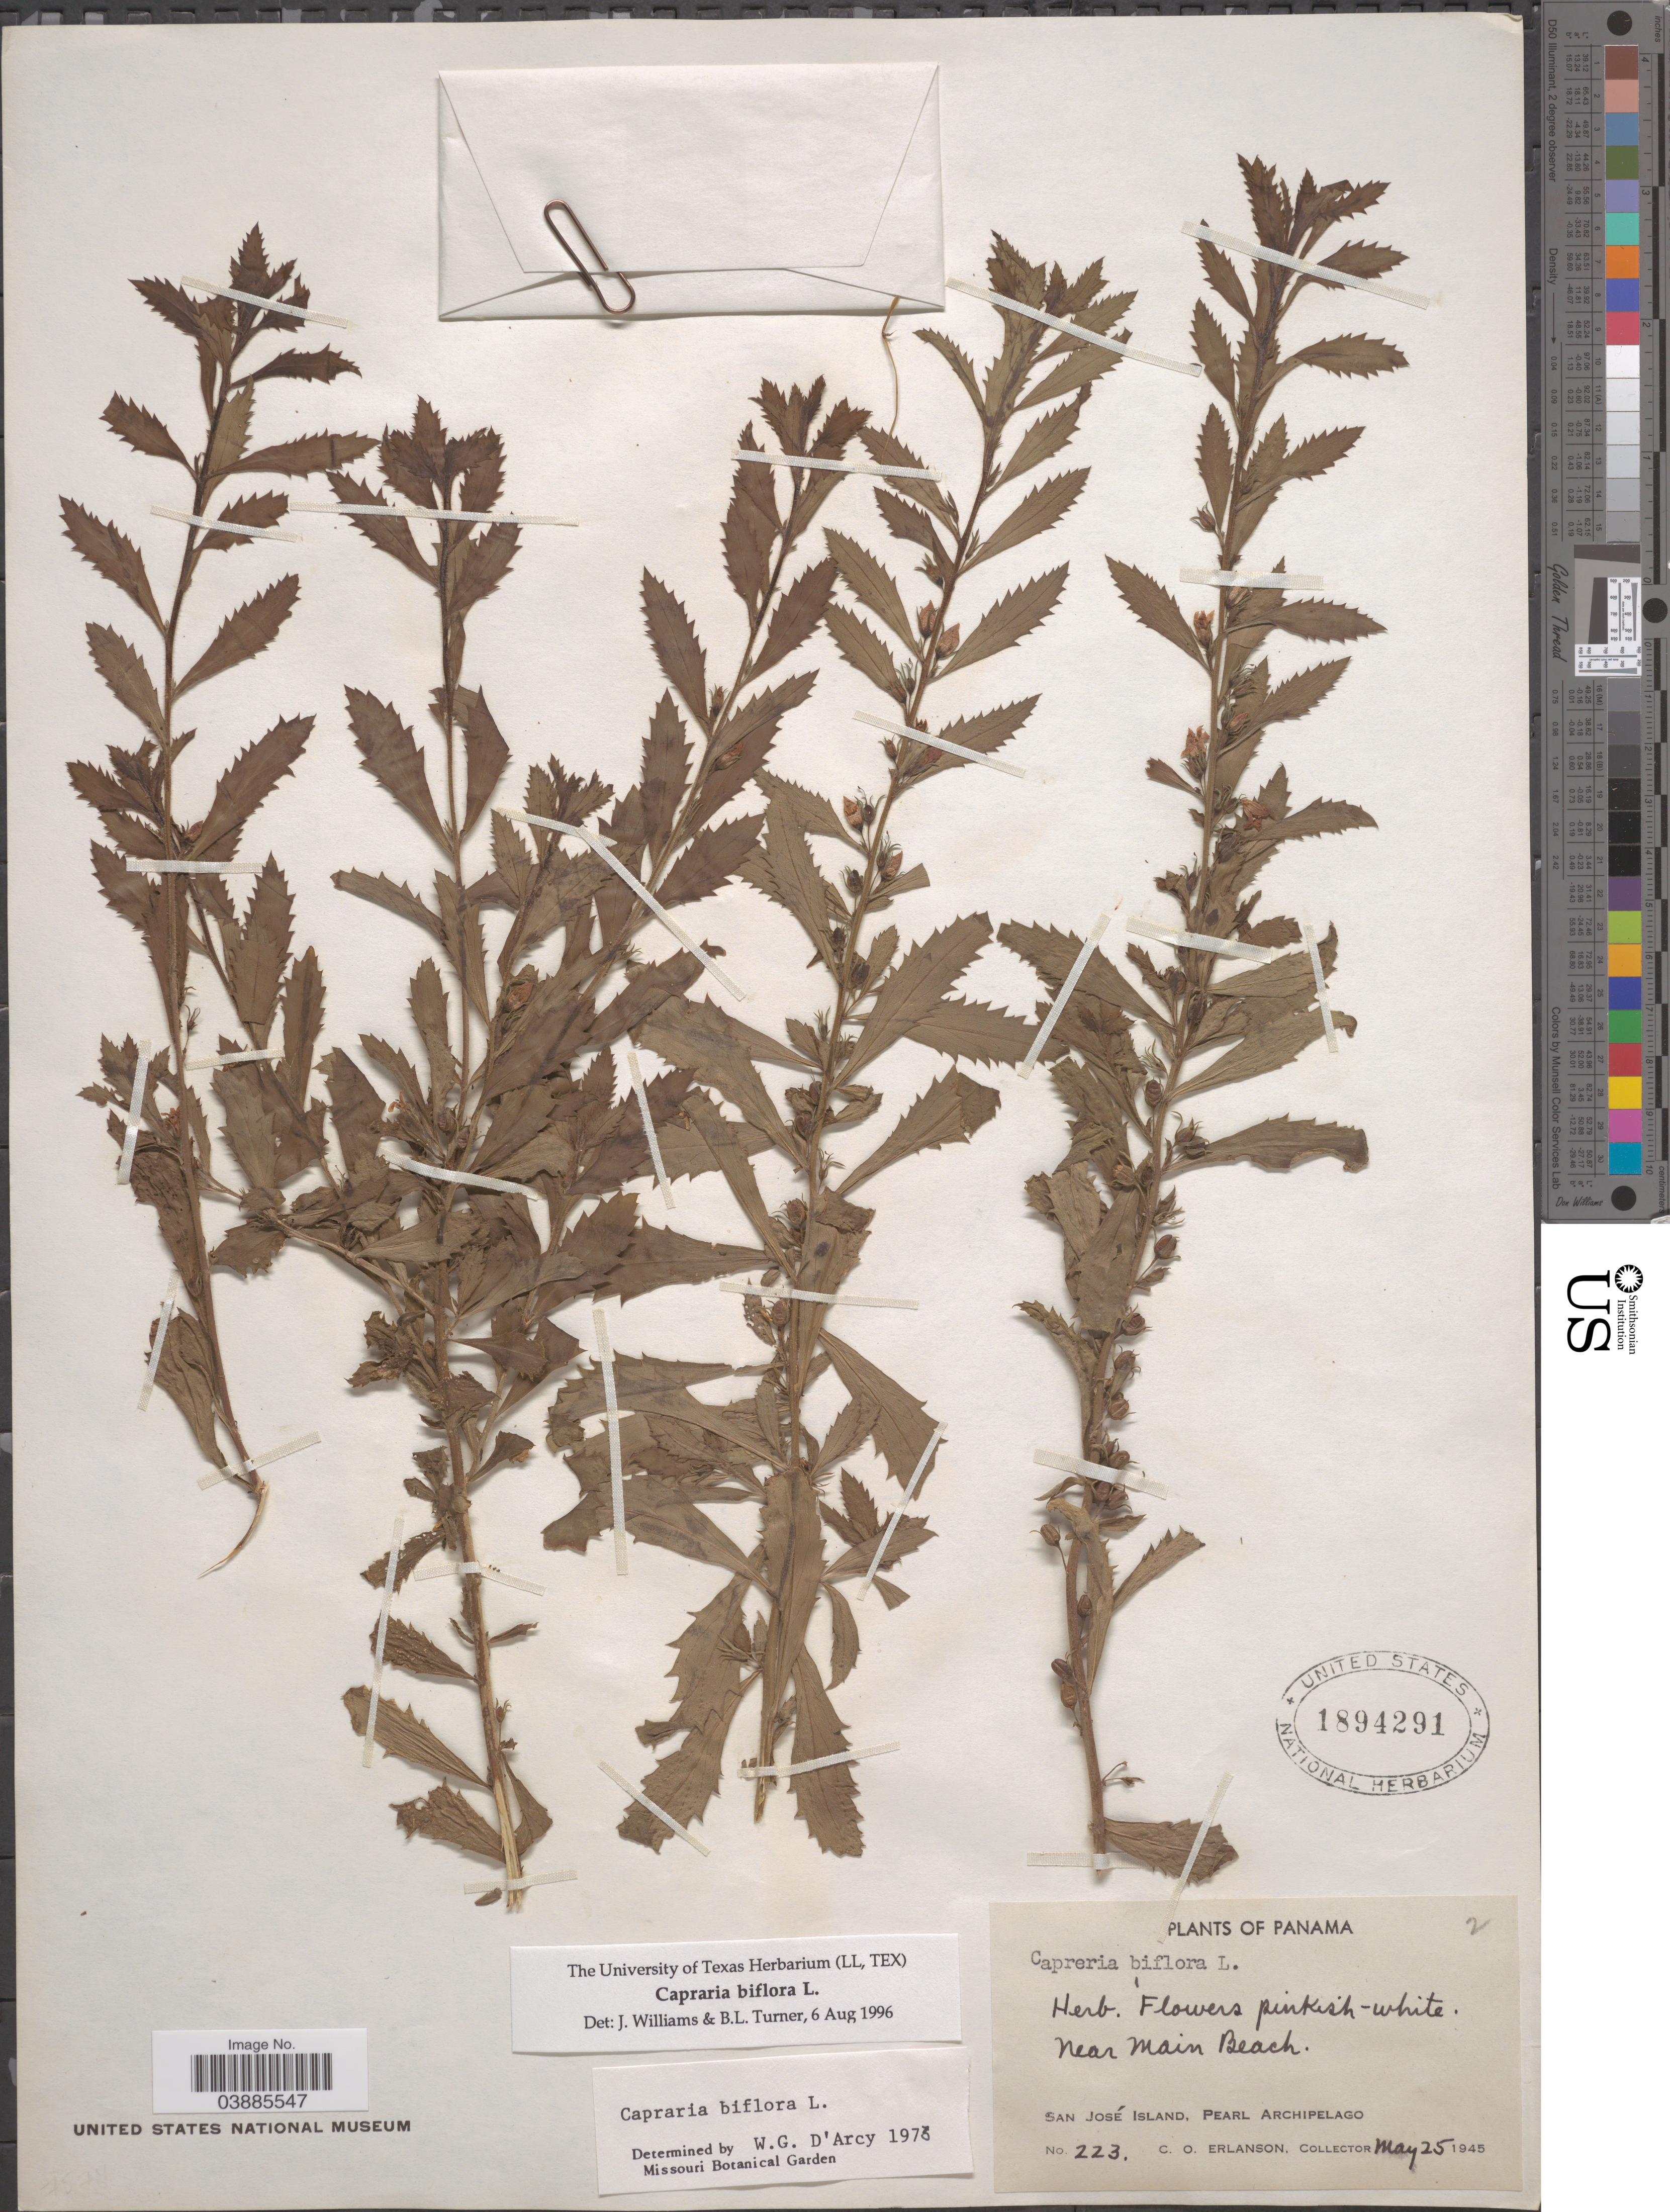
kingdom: Plantae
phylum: Tracheophyta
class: Magnoliopsida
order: Lamiales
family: Scrophulariaceae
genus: Capraria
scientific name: Capraria biflora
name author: L.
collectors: C. O. Erlanson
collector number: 223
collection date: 1945-05-25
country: Panama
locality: Near Main Beach. San José Island, Pearl Archipelago.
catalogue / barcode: US 1894291